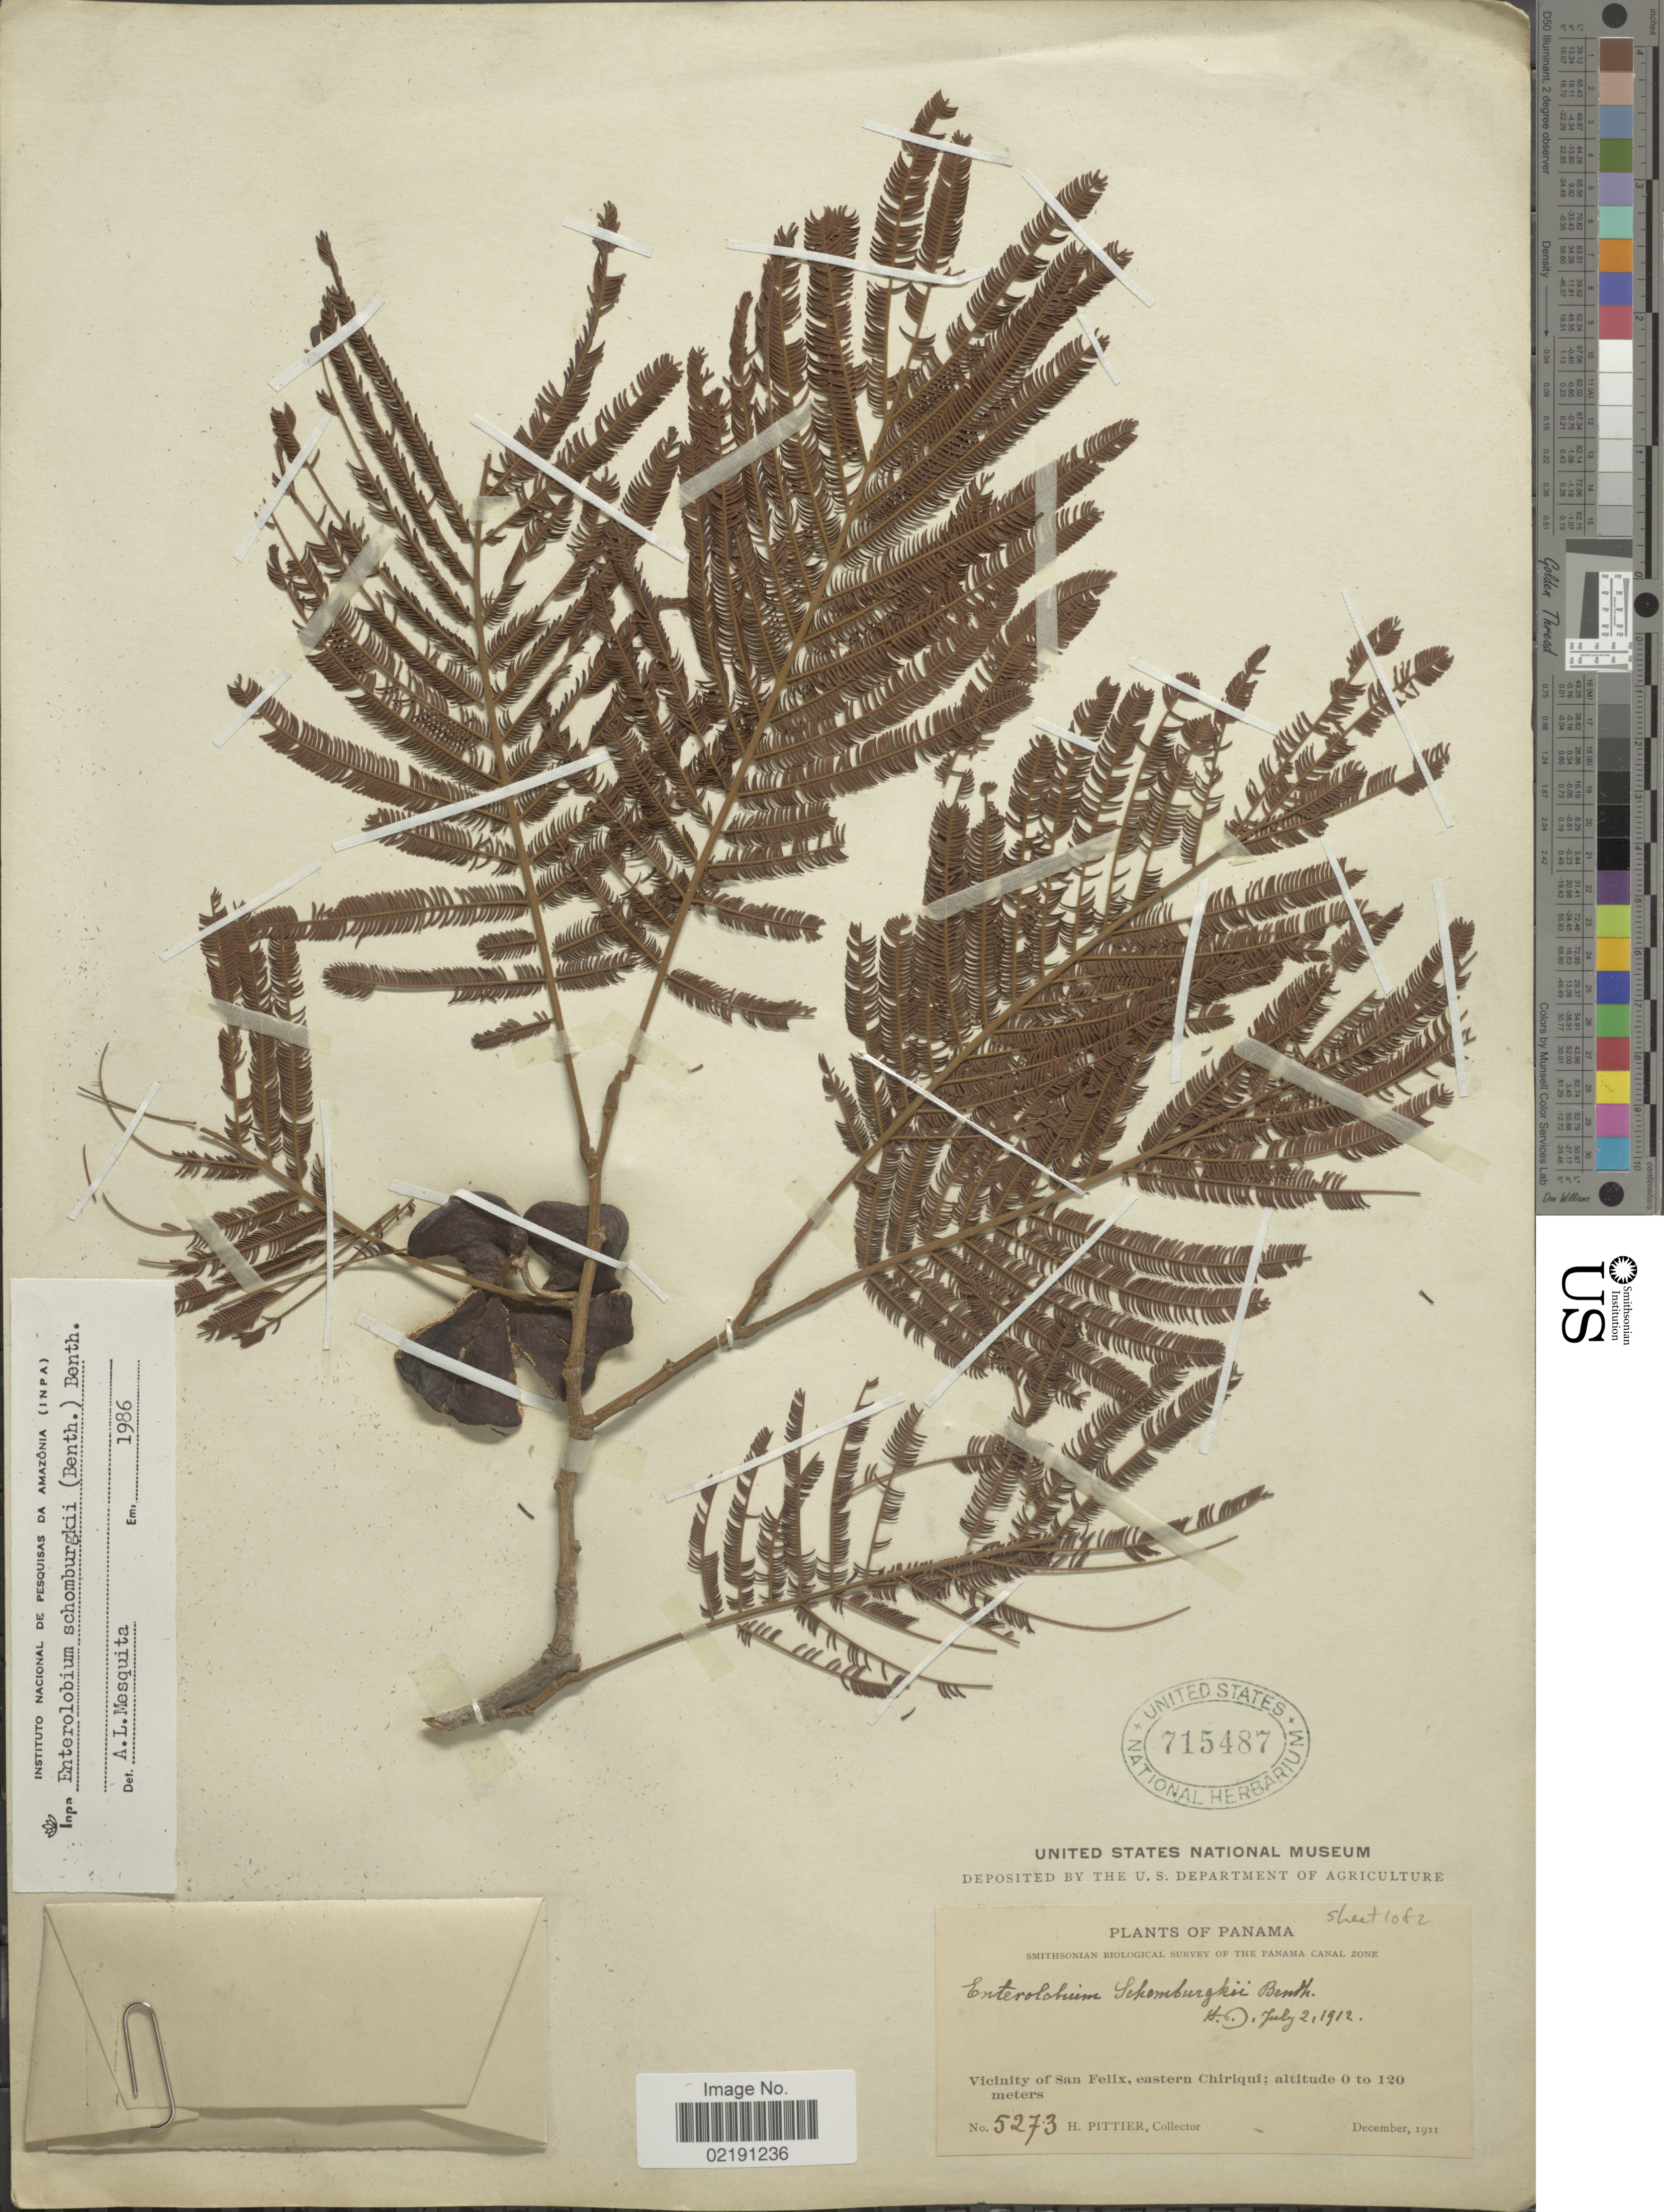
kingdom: Plantae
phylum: Tracheophyta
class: Magnoliopsida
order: Fabales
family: Fabaceae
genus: Robrichia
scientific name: Robrichia schomburgkii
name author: (Benth.) A.R.M. Luz & E.R. Souza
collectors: H. F. Pittier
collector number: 5273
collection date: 1911-12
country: Panama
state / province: Chiriqui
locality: Vicinity of San Felix, eastern Chiriquí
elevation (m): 0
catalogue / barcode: US 715487